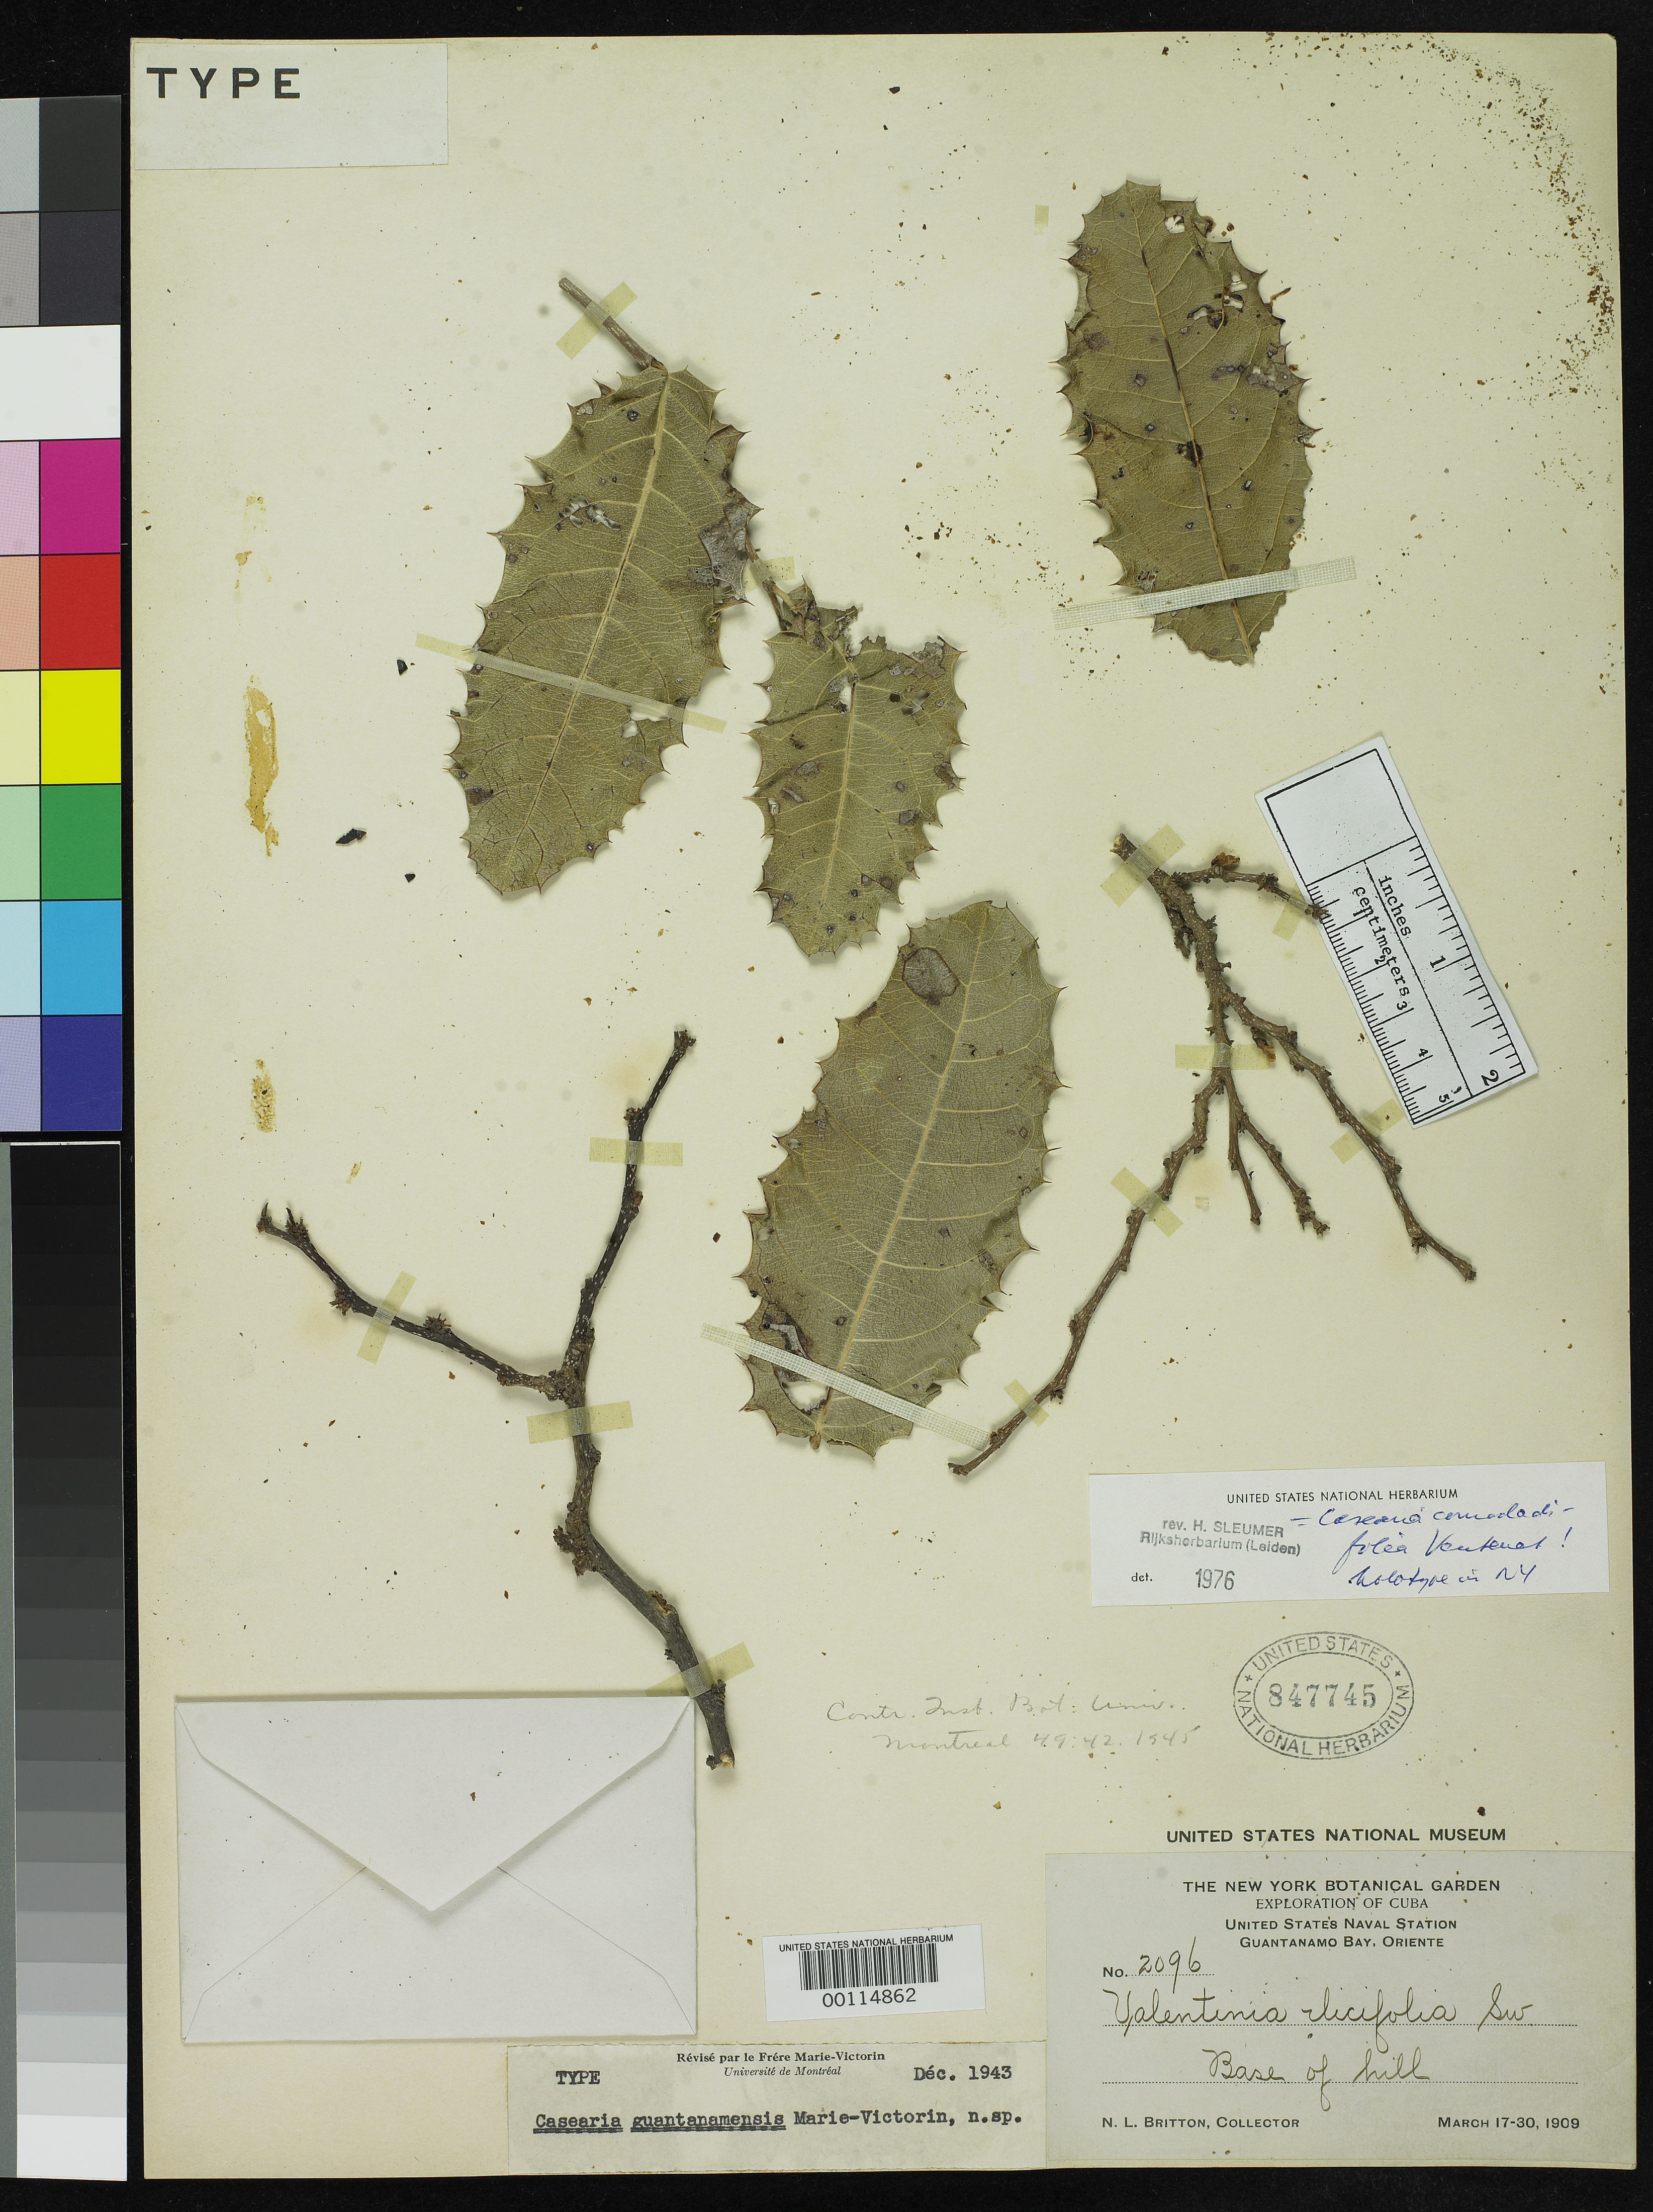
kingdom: Plantae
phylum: Tracheophyta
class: Magnoliopsida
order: Malpighiales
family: Salicaceae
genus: Casearia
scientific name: Casearia guantanamensis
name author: Vict.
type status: Holotype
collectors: N. Britton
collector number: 2096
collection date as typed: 17 Mar 1909 to 30 Mar 1909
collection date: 1909-03-17/1909-03-30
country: Cuba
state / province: Oriente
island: Greater Antilles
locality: Guantanamo Bay, base of hill.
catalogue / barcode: US 847745